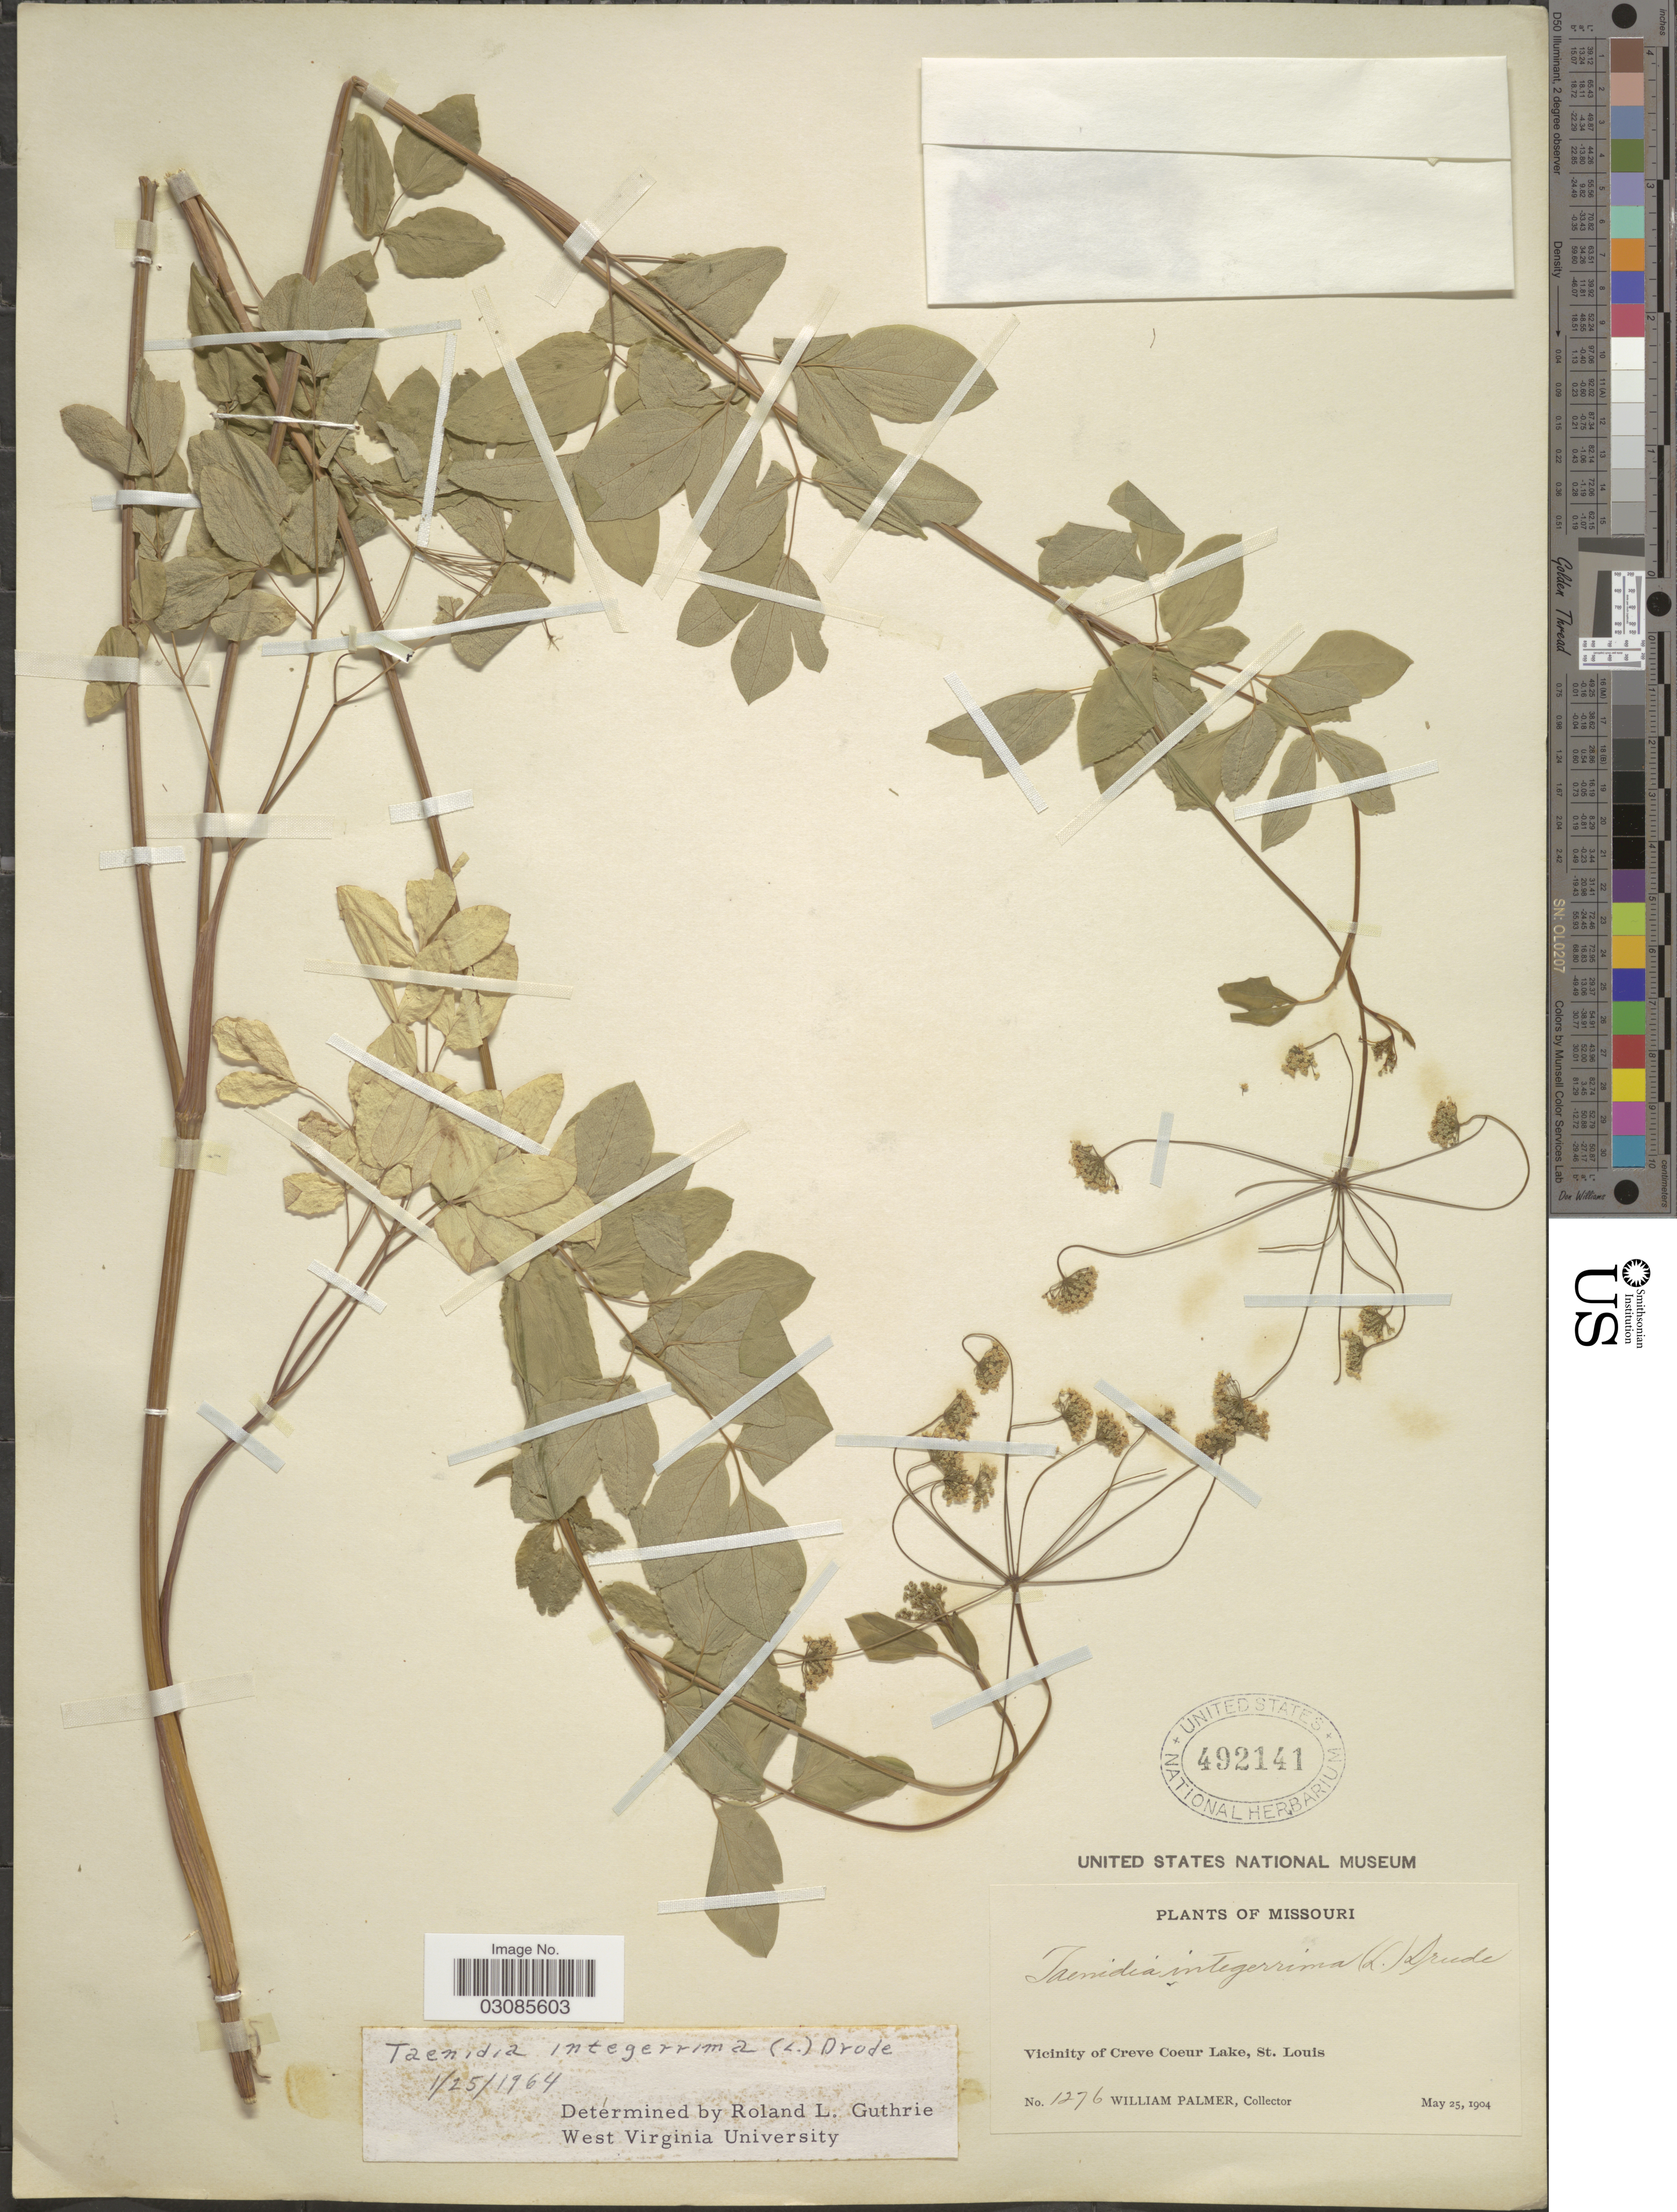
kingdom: Plantae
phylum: Tracheophyta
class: Magnoliopsida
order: Apiales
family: Apiaceae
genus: Taenidia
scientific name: Taenidia integerrima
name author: (L.) Drude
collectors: W. Palmer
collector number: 1276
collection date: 1904-05-25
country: United States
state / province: Missouri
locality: Vicinity of Creve Coeur Lake, St. Louis.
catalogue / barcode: US 492141